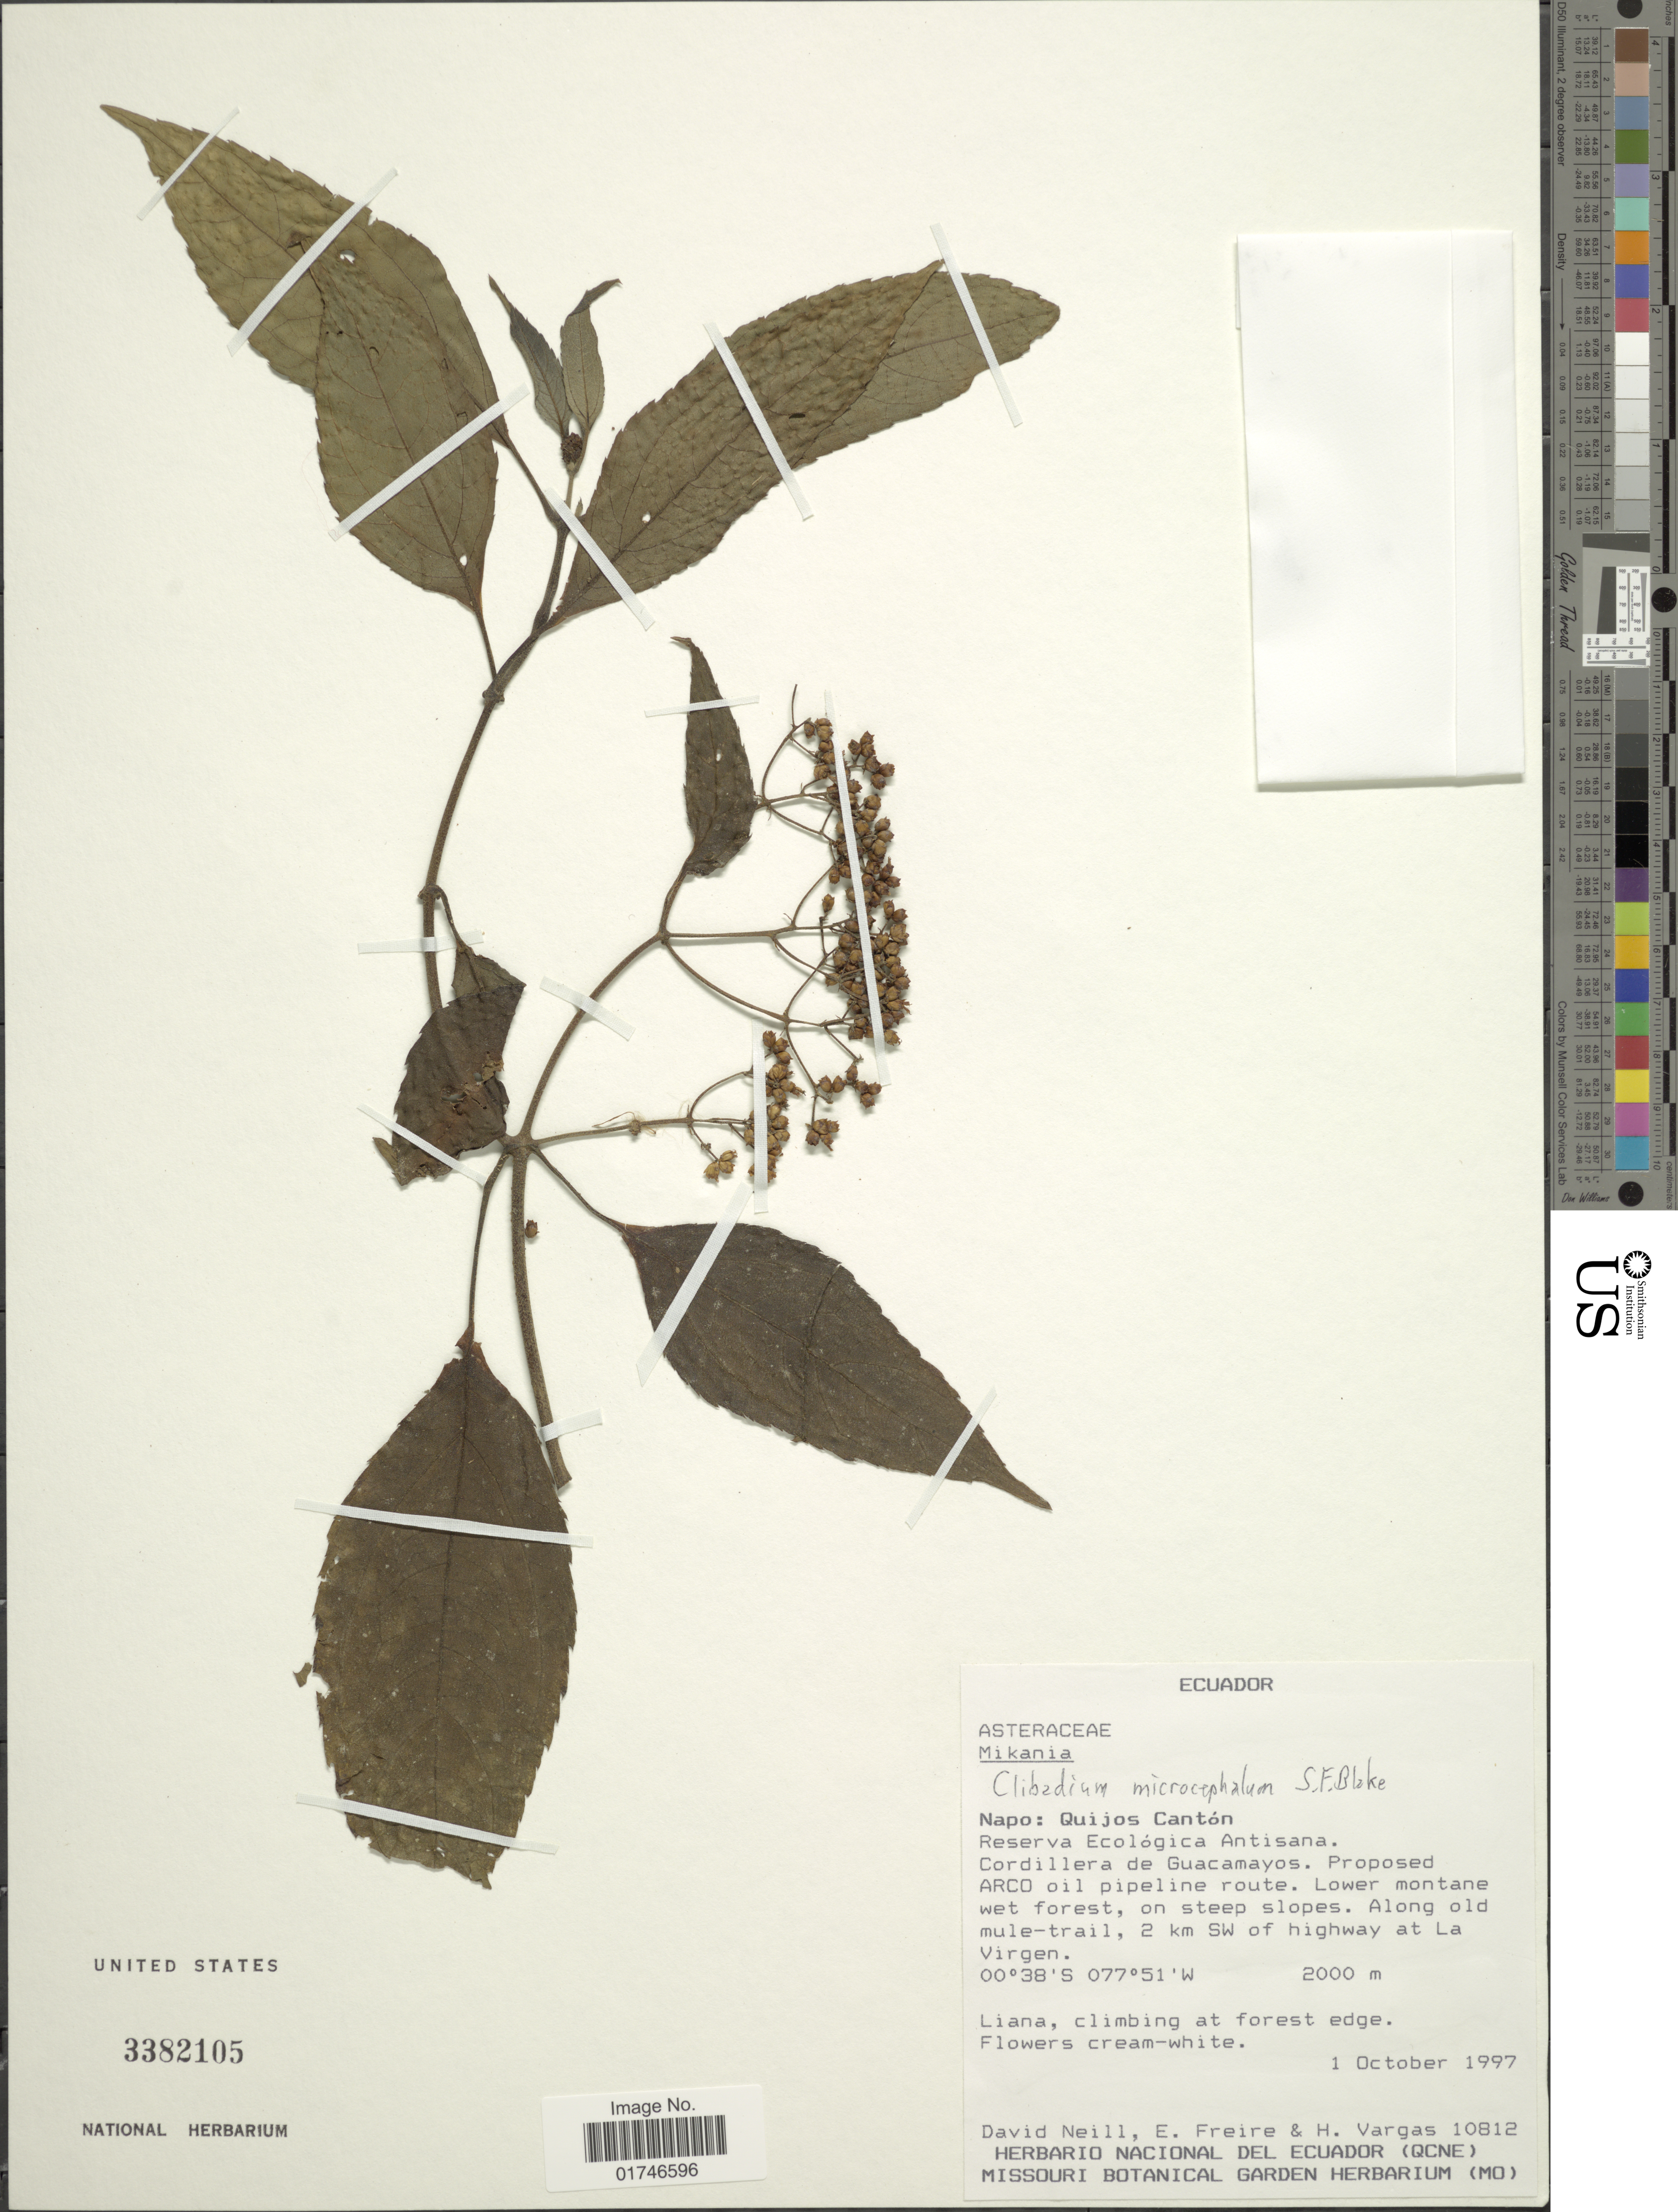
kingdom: Plantae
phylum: Tracheophyta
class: Magnoliopsida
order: Asterales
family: Asteraceae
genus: Clibadium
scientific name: Clibadium microcephalum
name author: S.F. Blake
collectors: D. Neill, E. Freire & H. Vargas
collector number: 10812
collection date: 1997-10-01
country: Ecuador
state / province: Napo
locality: Napo: Quijos Canton, Reserva Ecologica Antisana. Cordillera de Guacamayos. Along old mule-trail, 2 km SW of highway at LA virgen.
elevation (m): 2000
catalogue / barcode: US 3382105